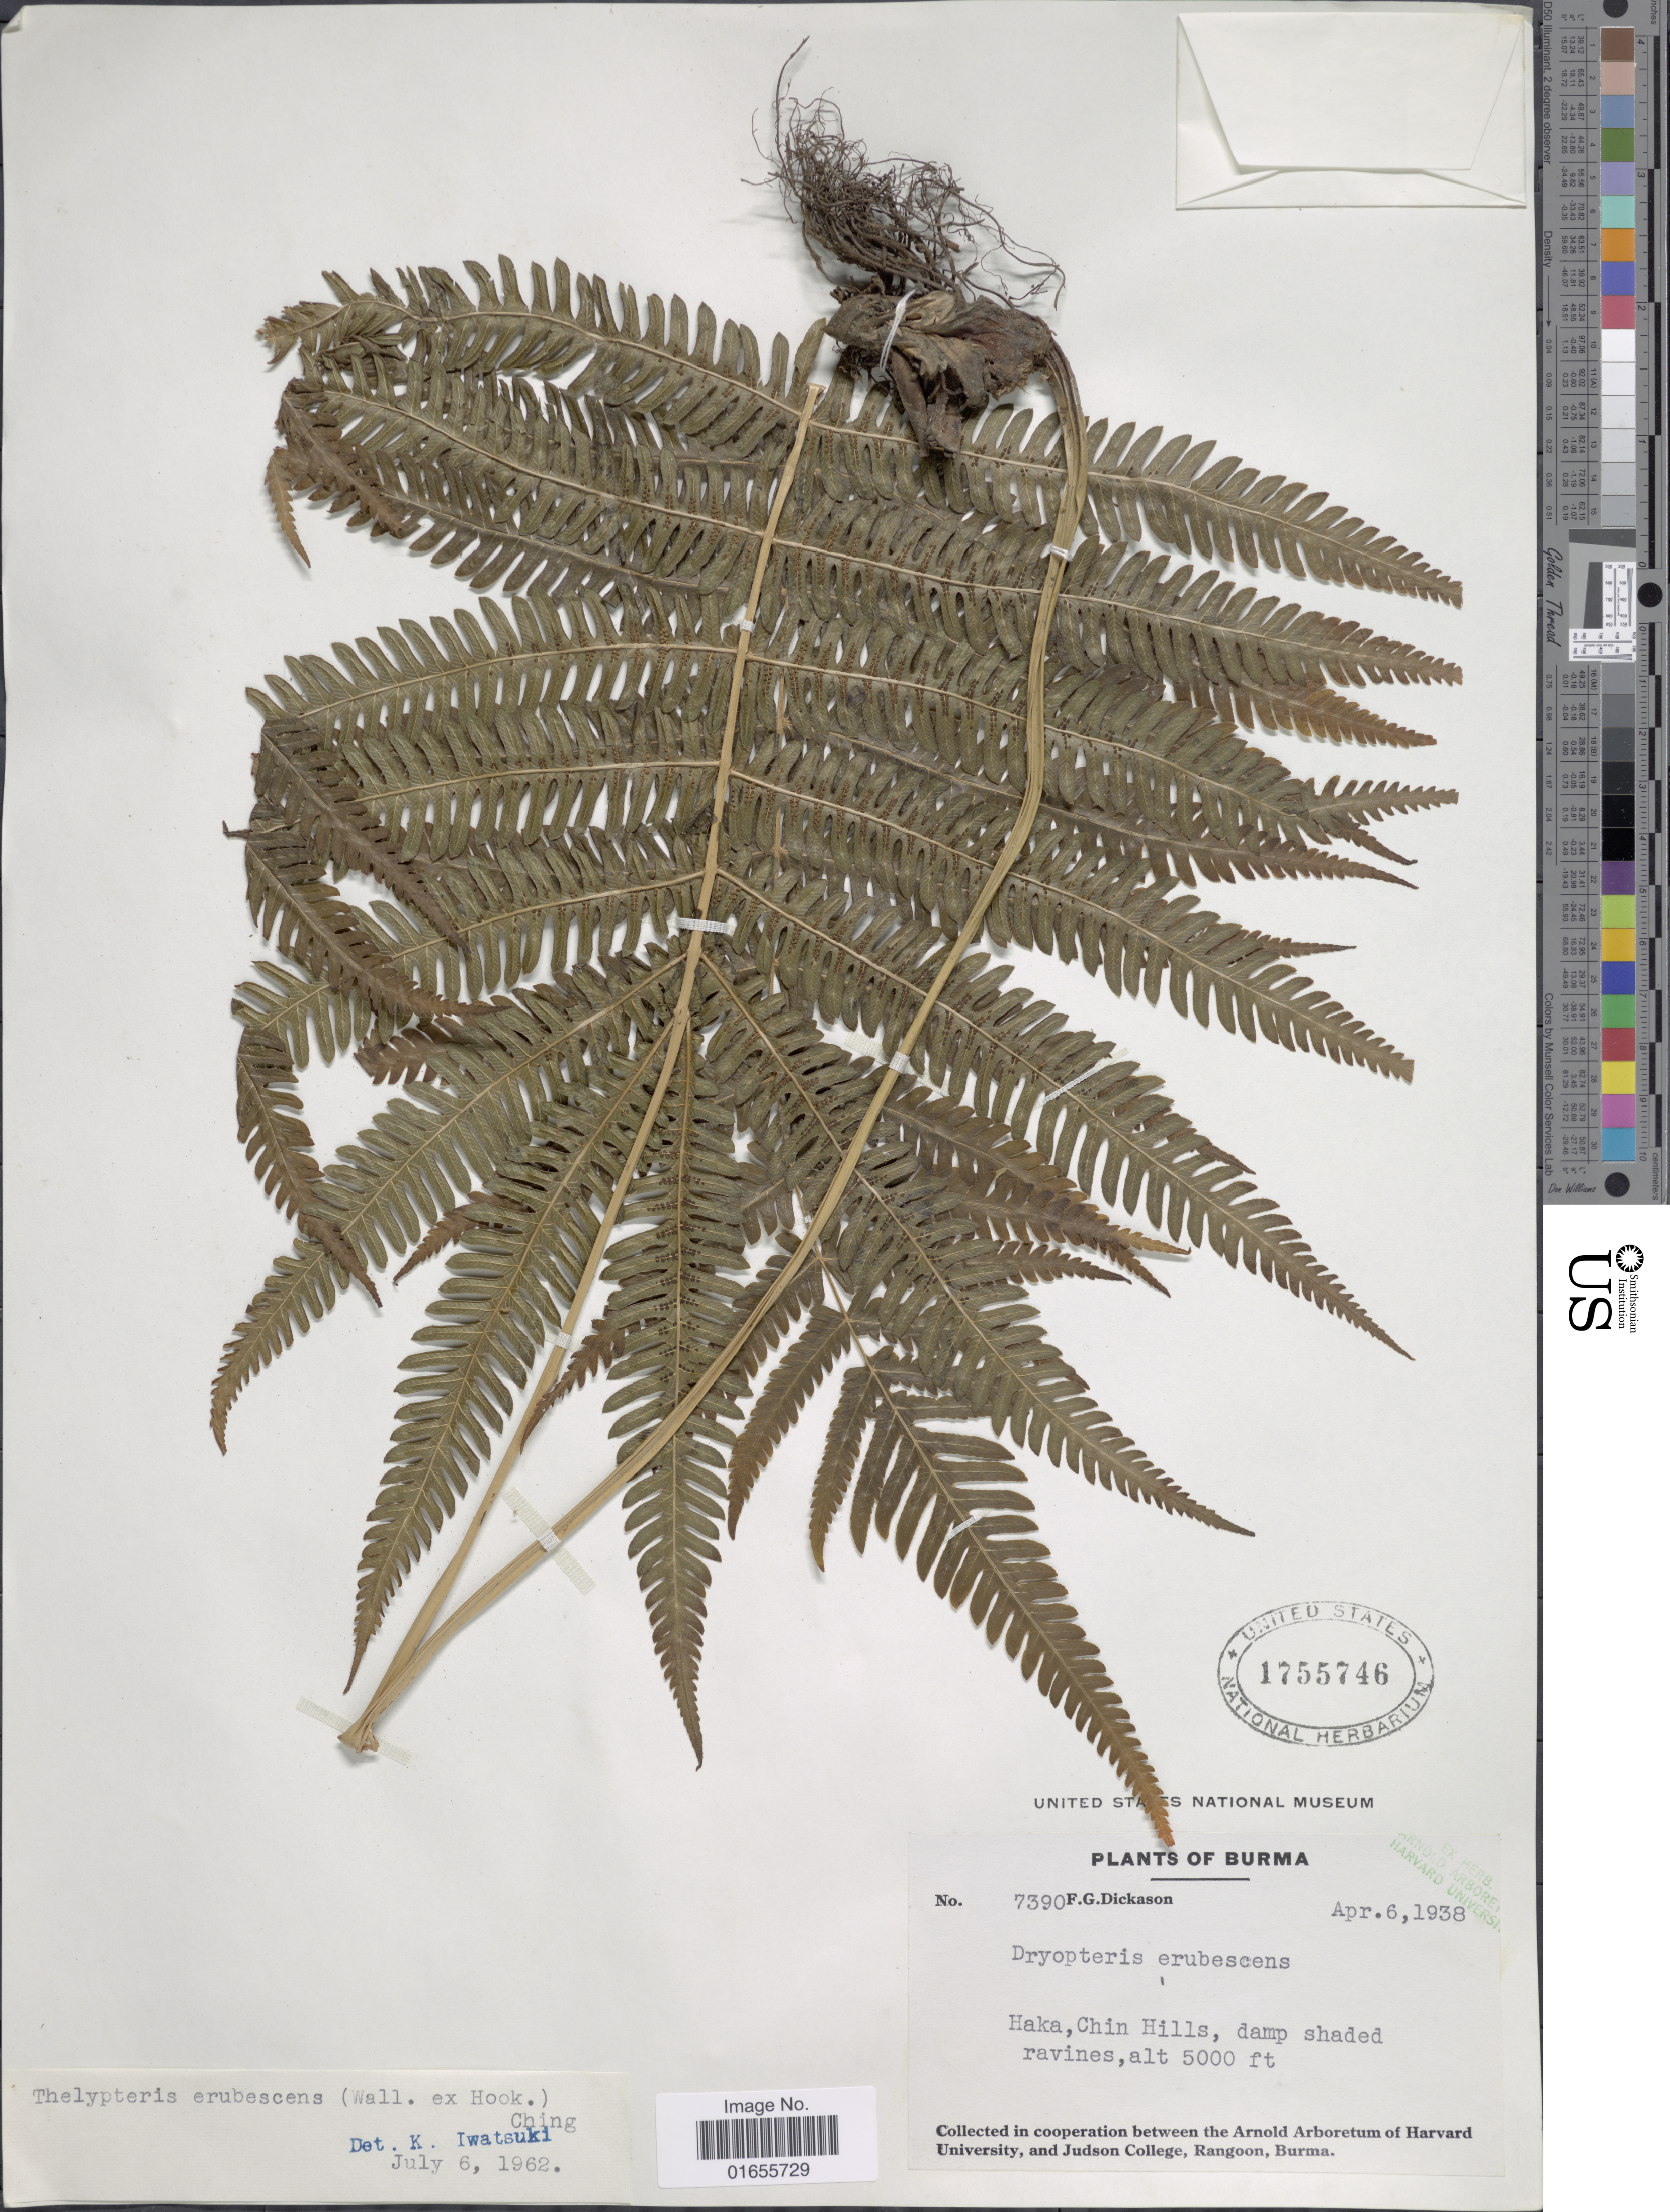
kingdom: Plantae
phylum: Tracheophyta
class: Polypodiopsida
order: Polypodiales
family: Thelypteridaceae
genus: Glaphyropteridopsis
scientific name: Glaphyropteridopsis erubescens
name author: (Wall. ex Hook.) Ching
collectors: F. Dickason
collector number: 7390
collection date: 1938-04-06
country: Myanmar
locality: Burma, Haka, Chin Hills, damp shaded ravines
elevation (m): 1524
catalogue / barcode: US 1755746